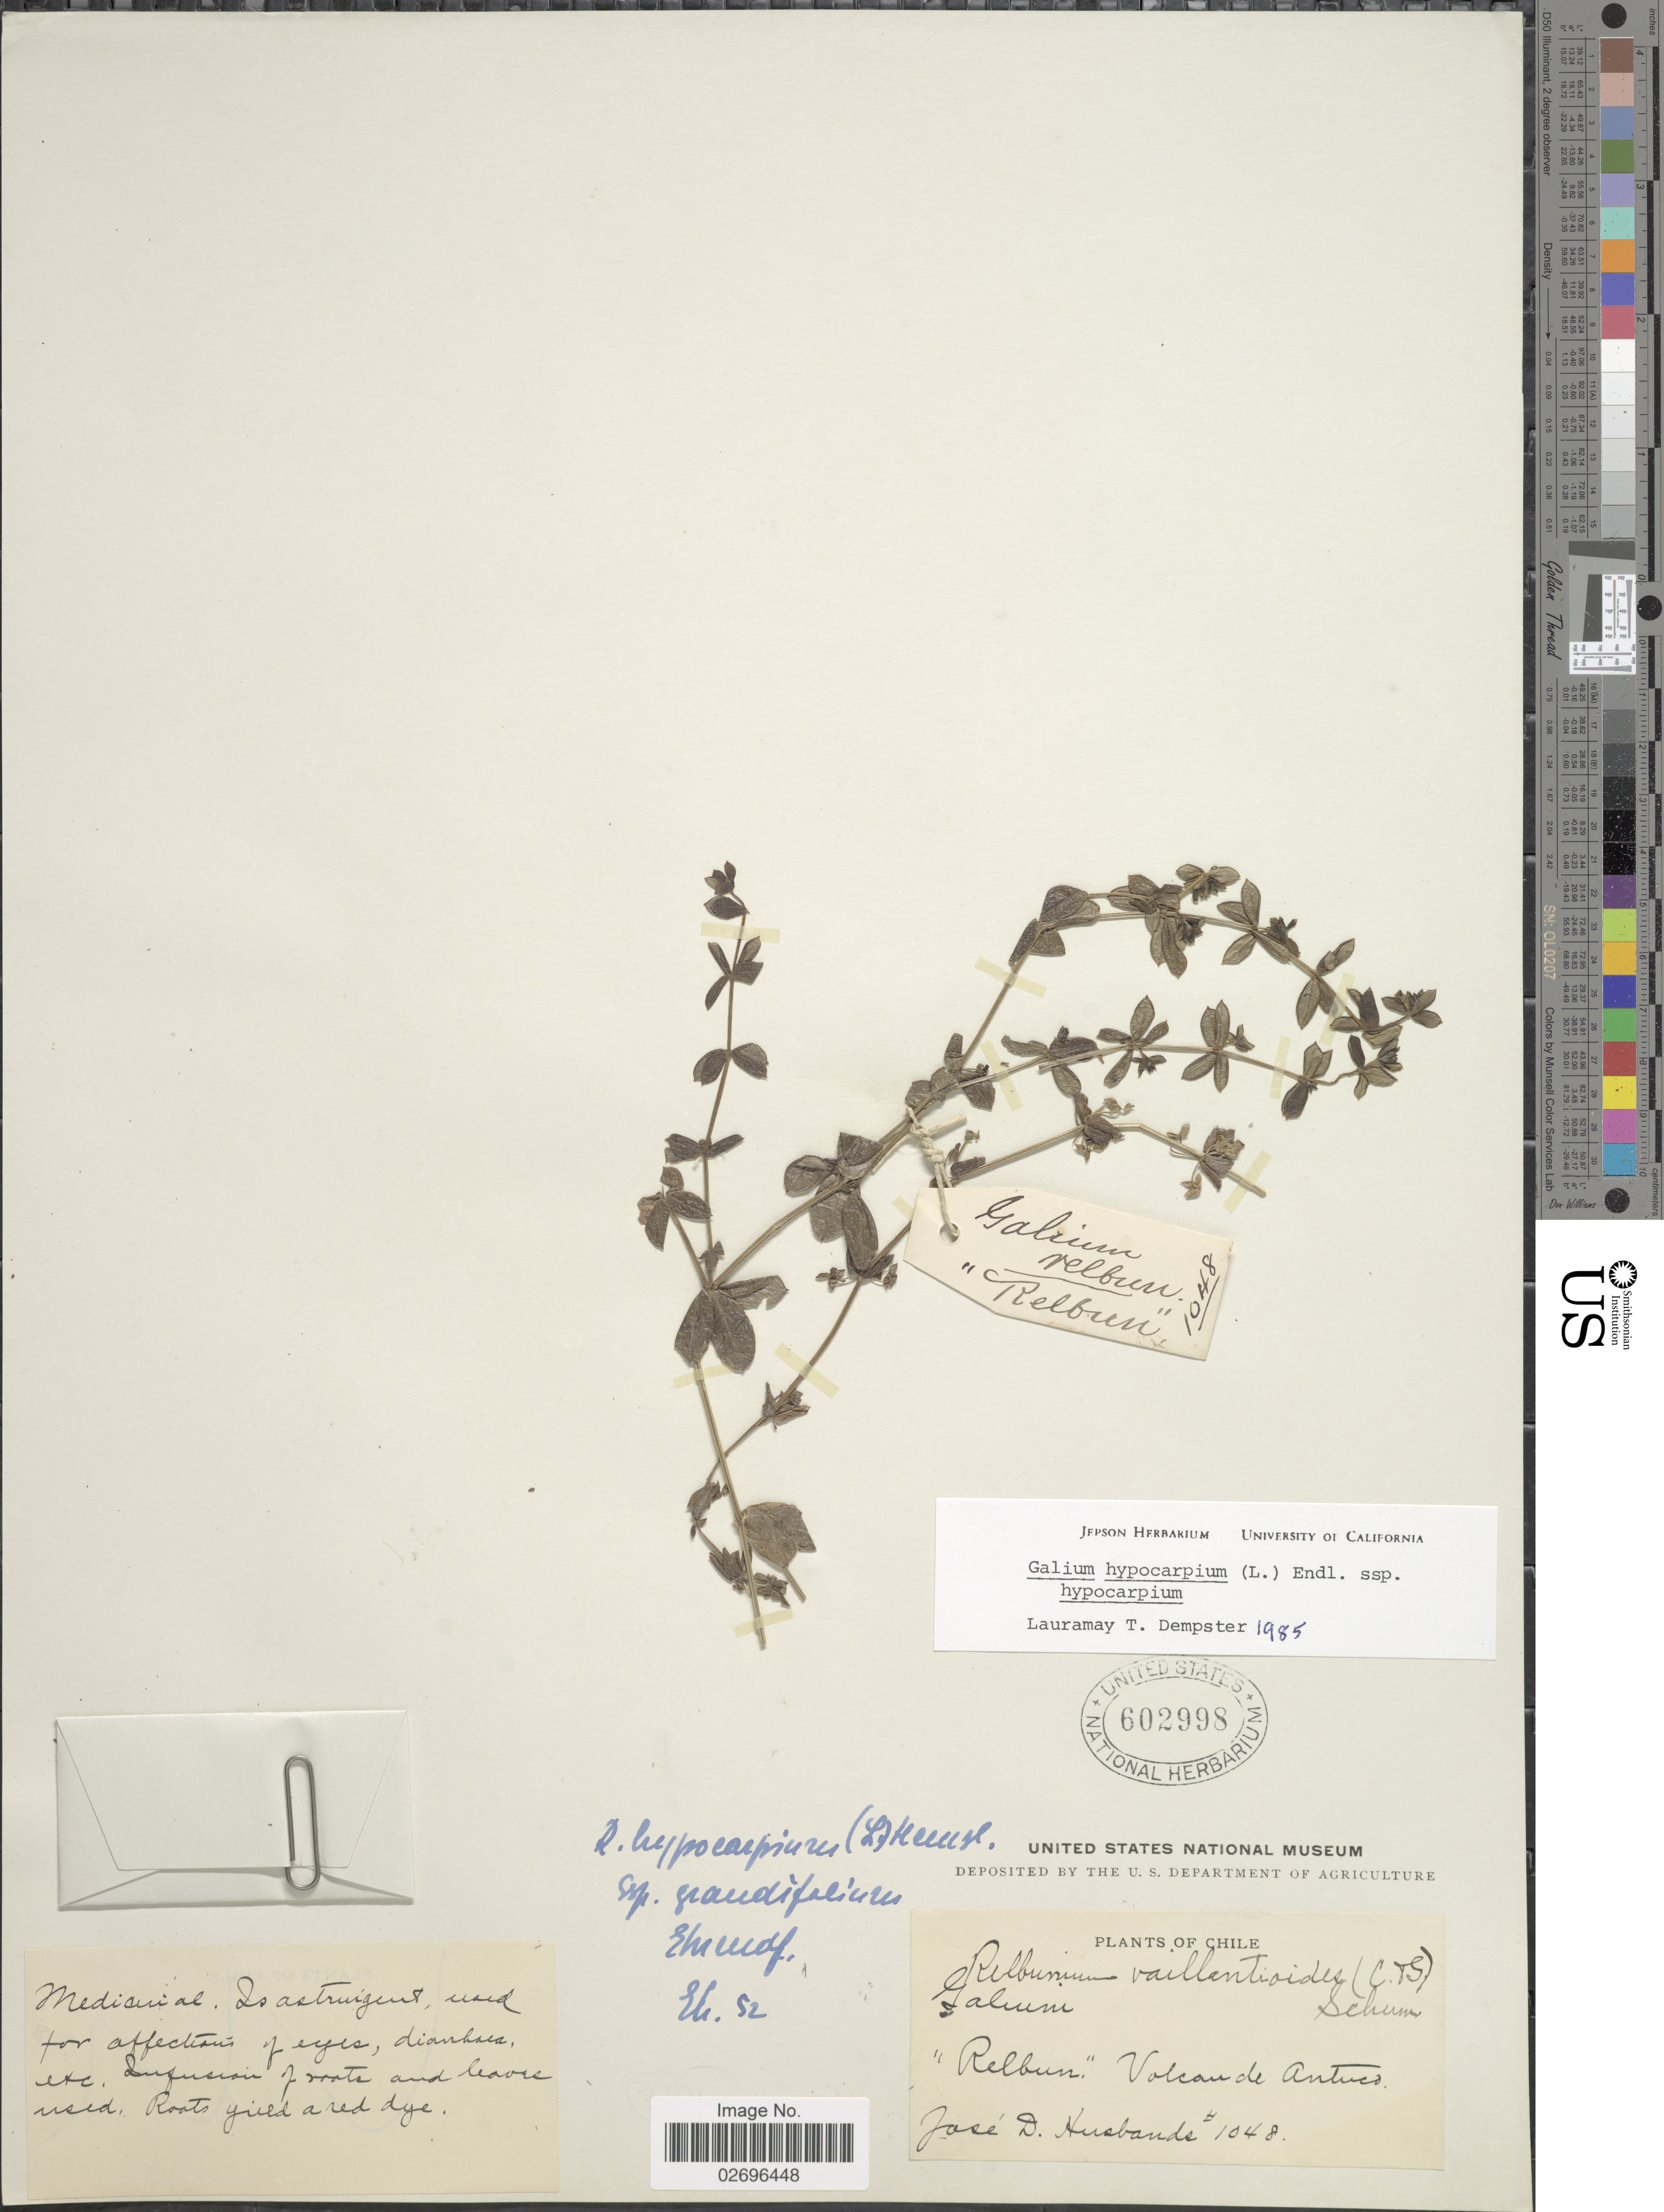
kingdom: Plantae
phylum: Tracheophyta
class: Magnoliopsida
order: Gentianales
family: Rubiaceae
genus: Galium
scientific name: Galium hypocarpium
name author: (L.) Endl. ex Griseb.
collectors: J. Husbands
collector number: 1048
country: Chile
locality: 'Relbun' Volcan de Antuco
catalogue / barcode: US 602998